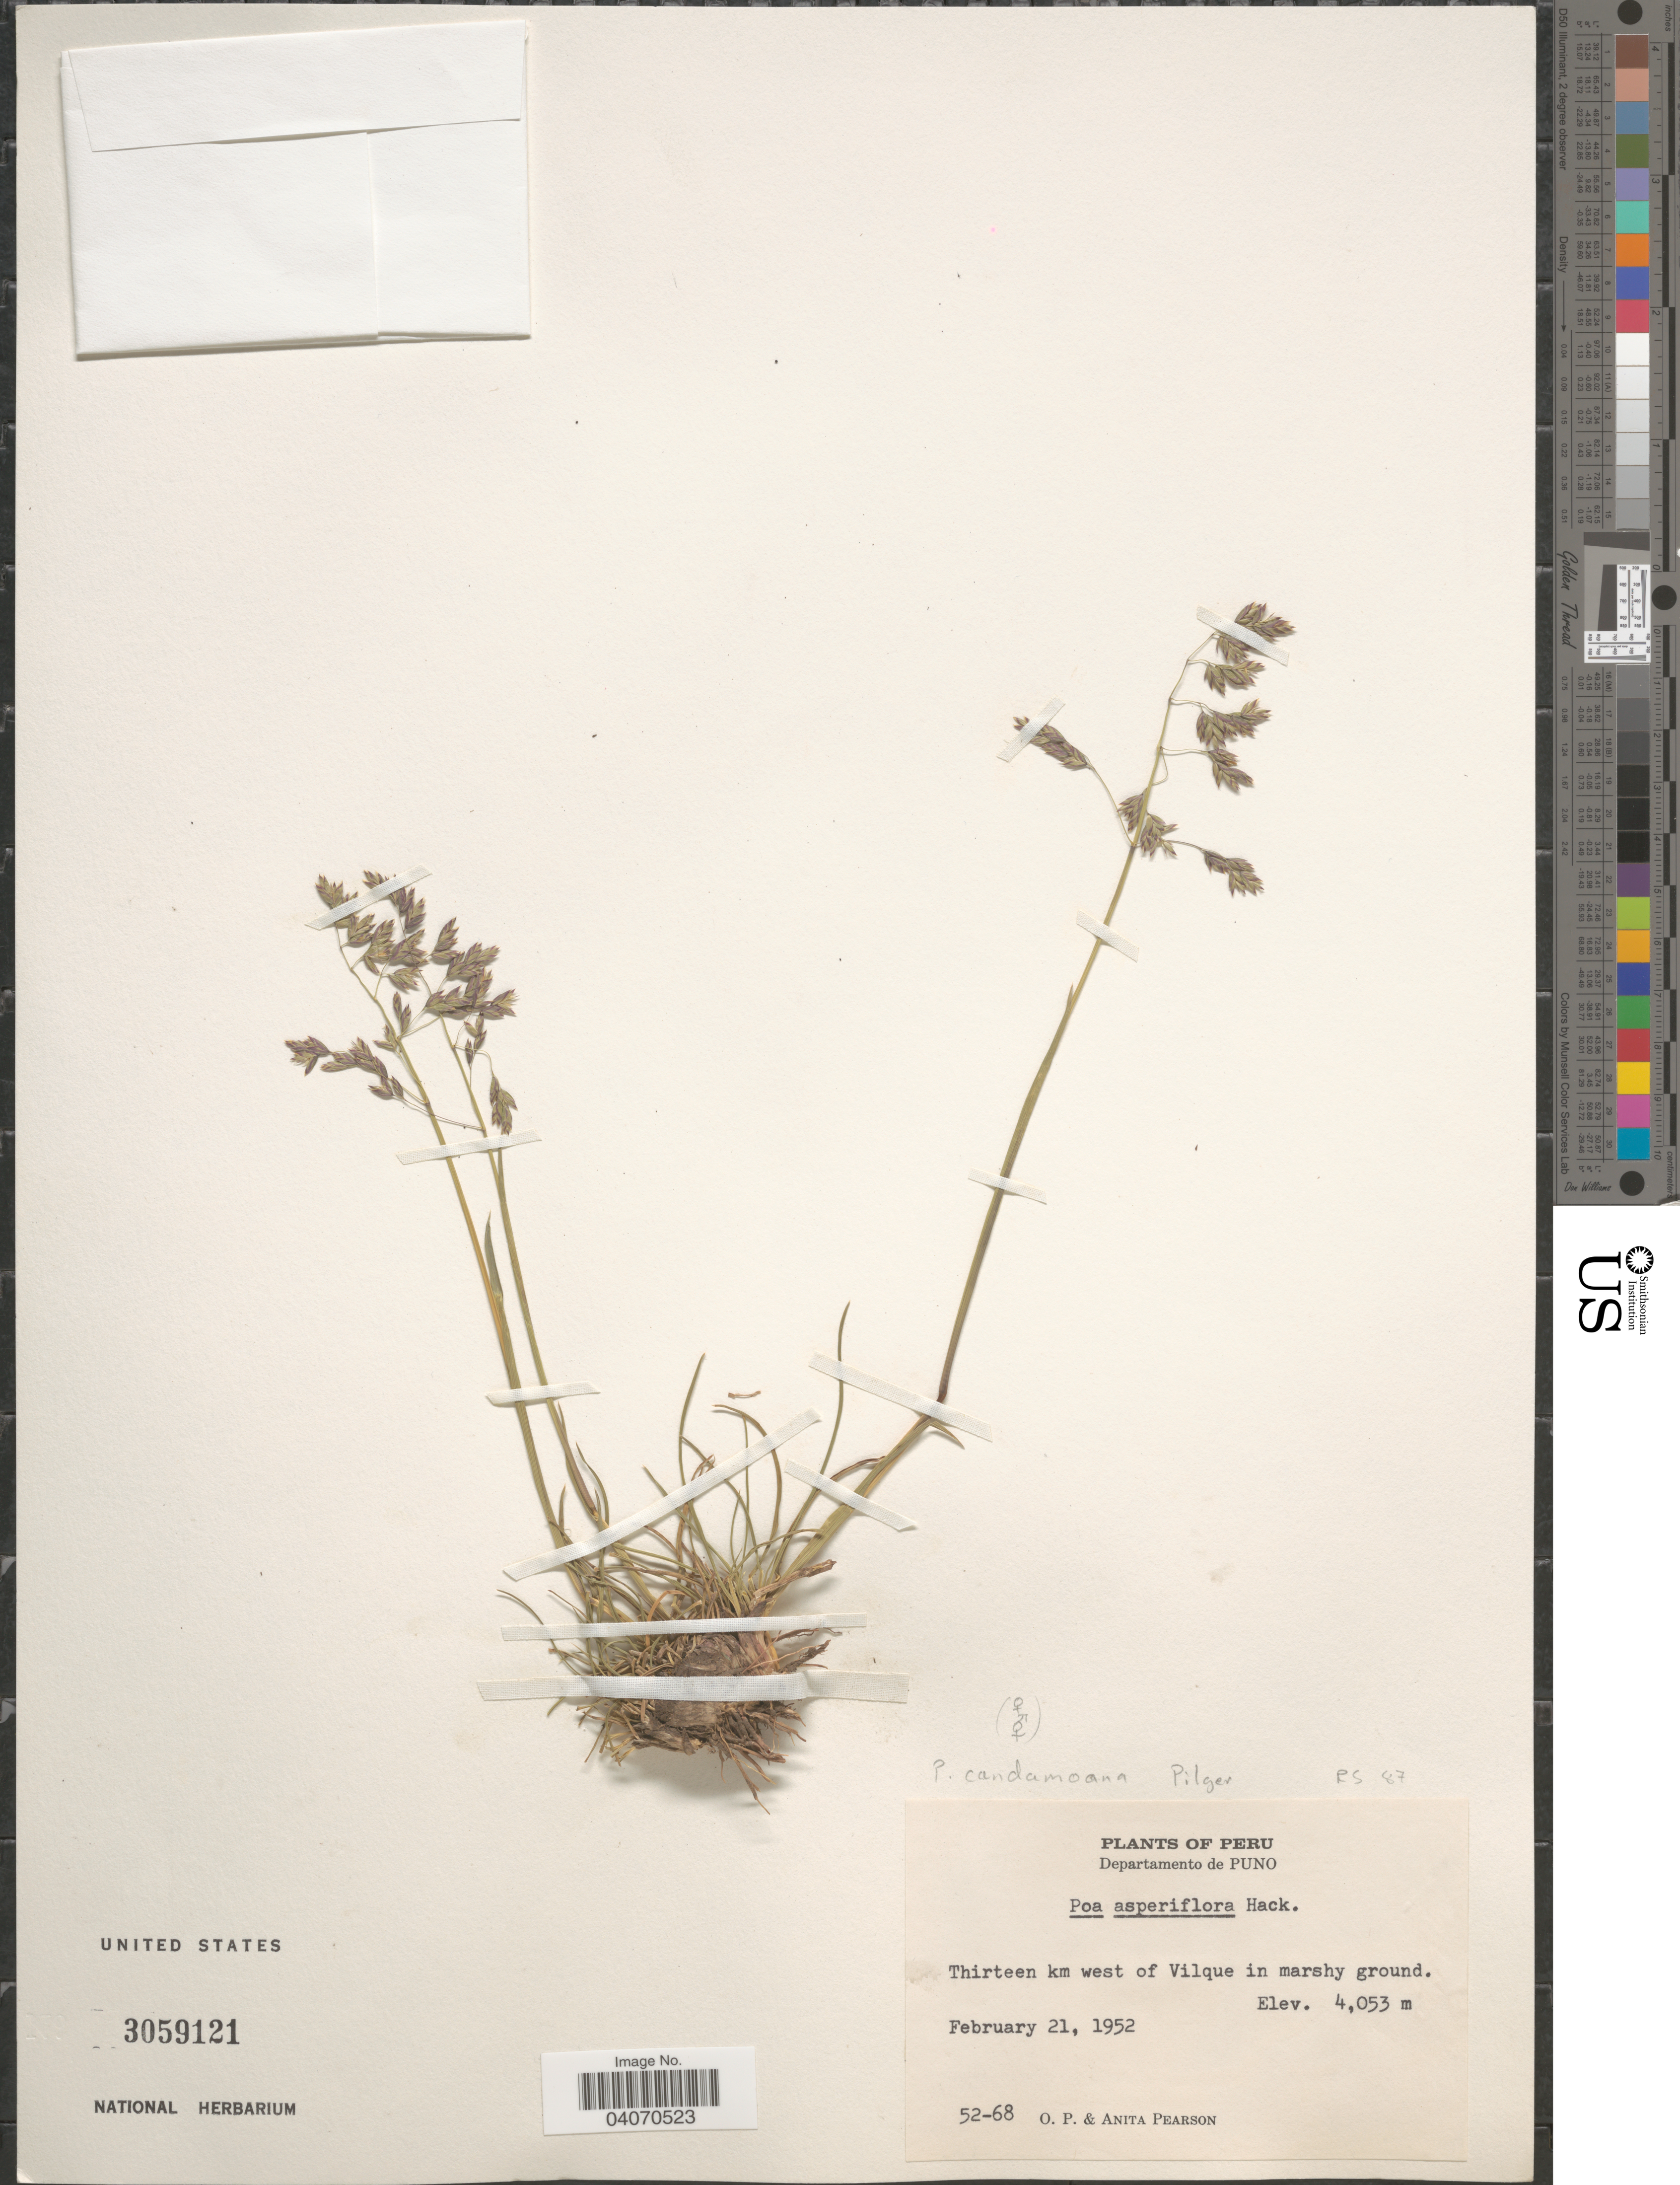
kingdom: Plantae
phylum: Tracheophyta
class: Liliopsida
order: Poales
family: Poaceae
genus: Poa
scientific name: Poa candamoana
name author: Pilg.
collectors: O. P. Pearson & A. Pearson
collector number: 52-68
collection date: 1952-02-21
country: Peru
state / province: Puno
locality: Departamento de Puno. Thirteen km west of Vilque in marshy ground.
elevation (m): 4053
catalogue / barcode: US 3059121